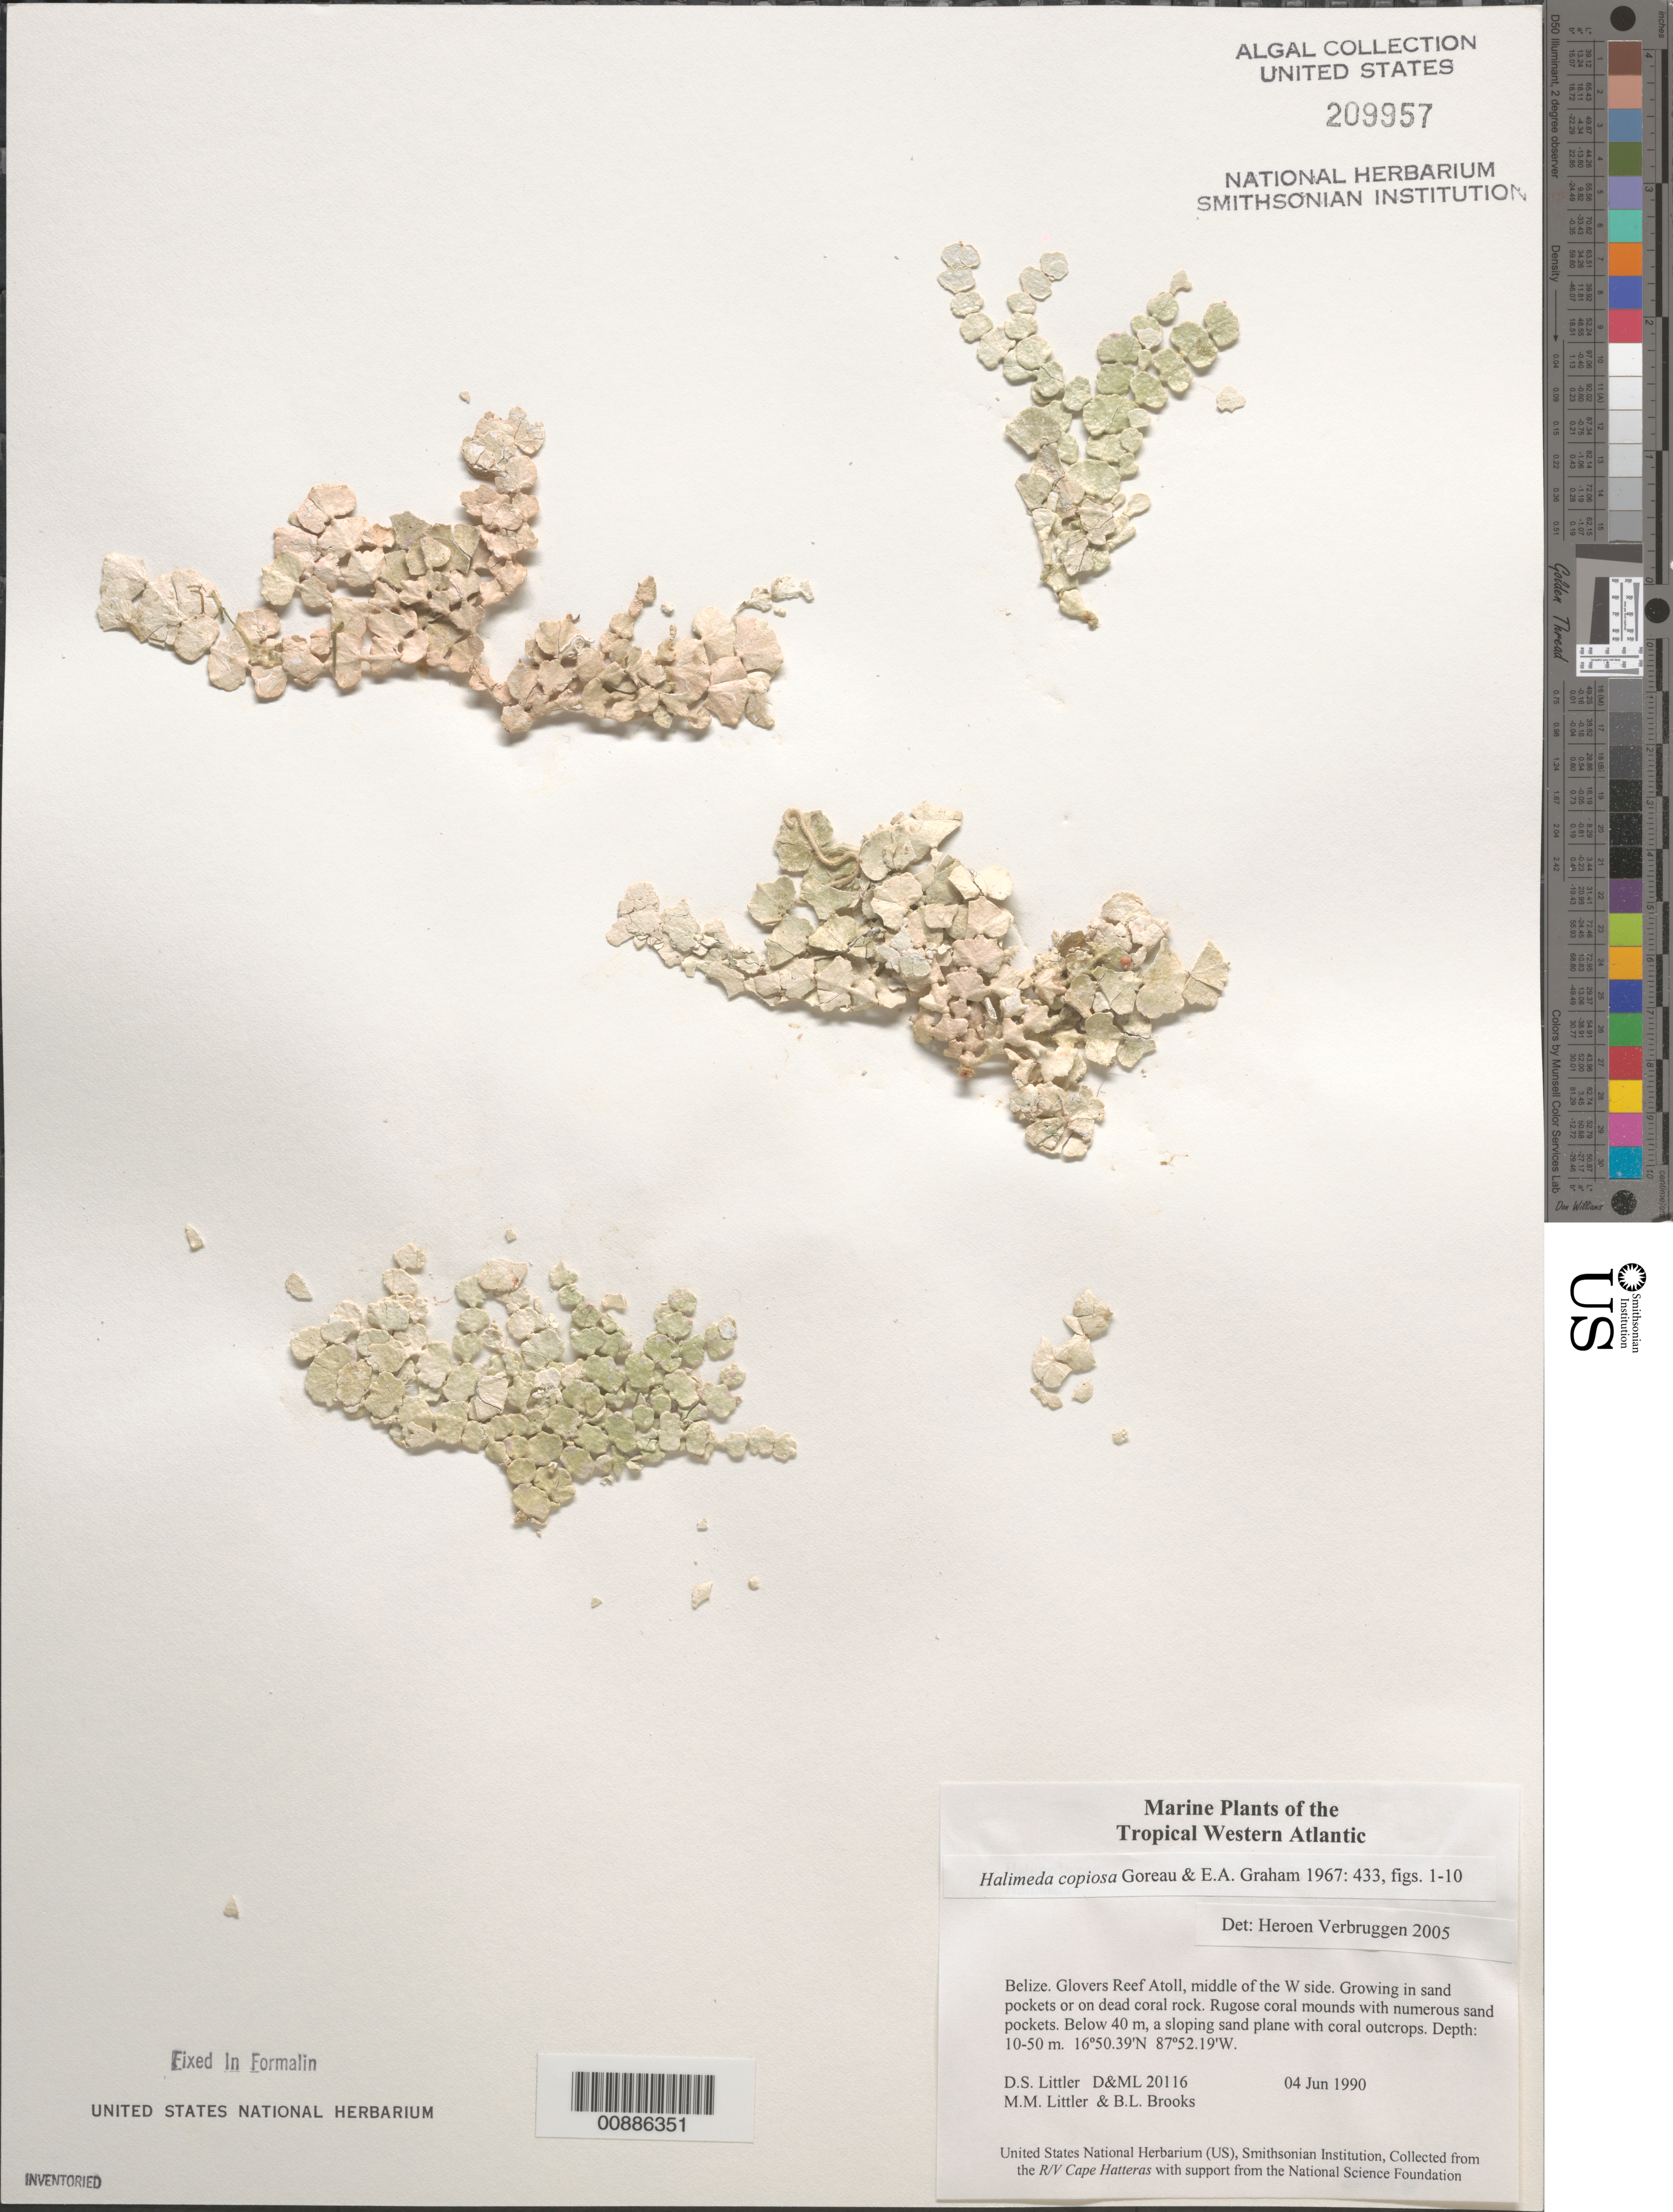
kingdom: Plantae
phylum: Chlorophyta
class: Ulvophyceae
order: Bryopsidales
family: Halimedaceae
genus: Halimeda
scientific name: Halimeda copiosa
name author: Goreau & E.A. Graham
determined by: Verbruggen, H.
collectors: D. S. Littler, M. M. Littler & B. Brooks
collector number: D&ML 20116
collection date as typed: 04 Jun 1990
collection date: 1990-06-04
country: Belize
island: Glovers Reef Atoll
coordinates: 16 50.39'N, 87 52.19'W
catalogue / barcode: US 209957